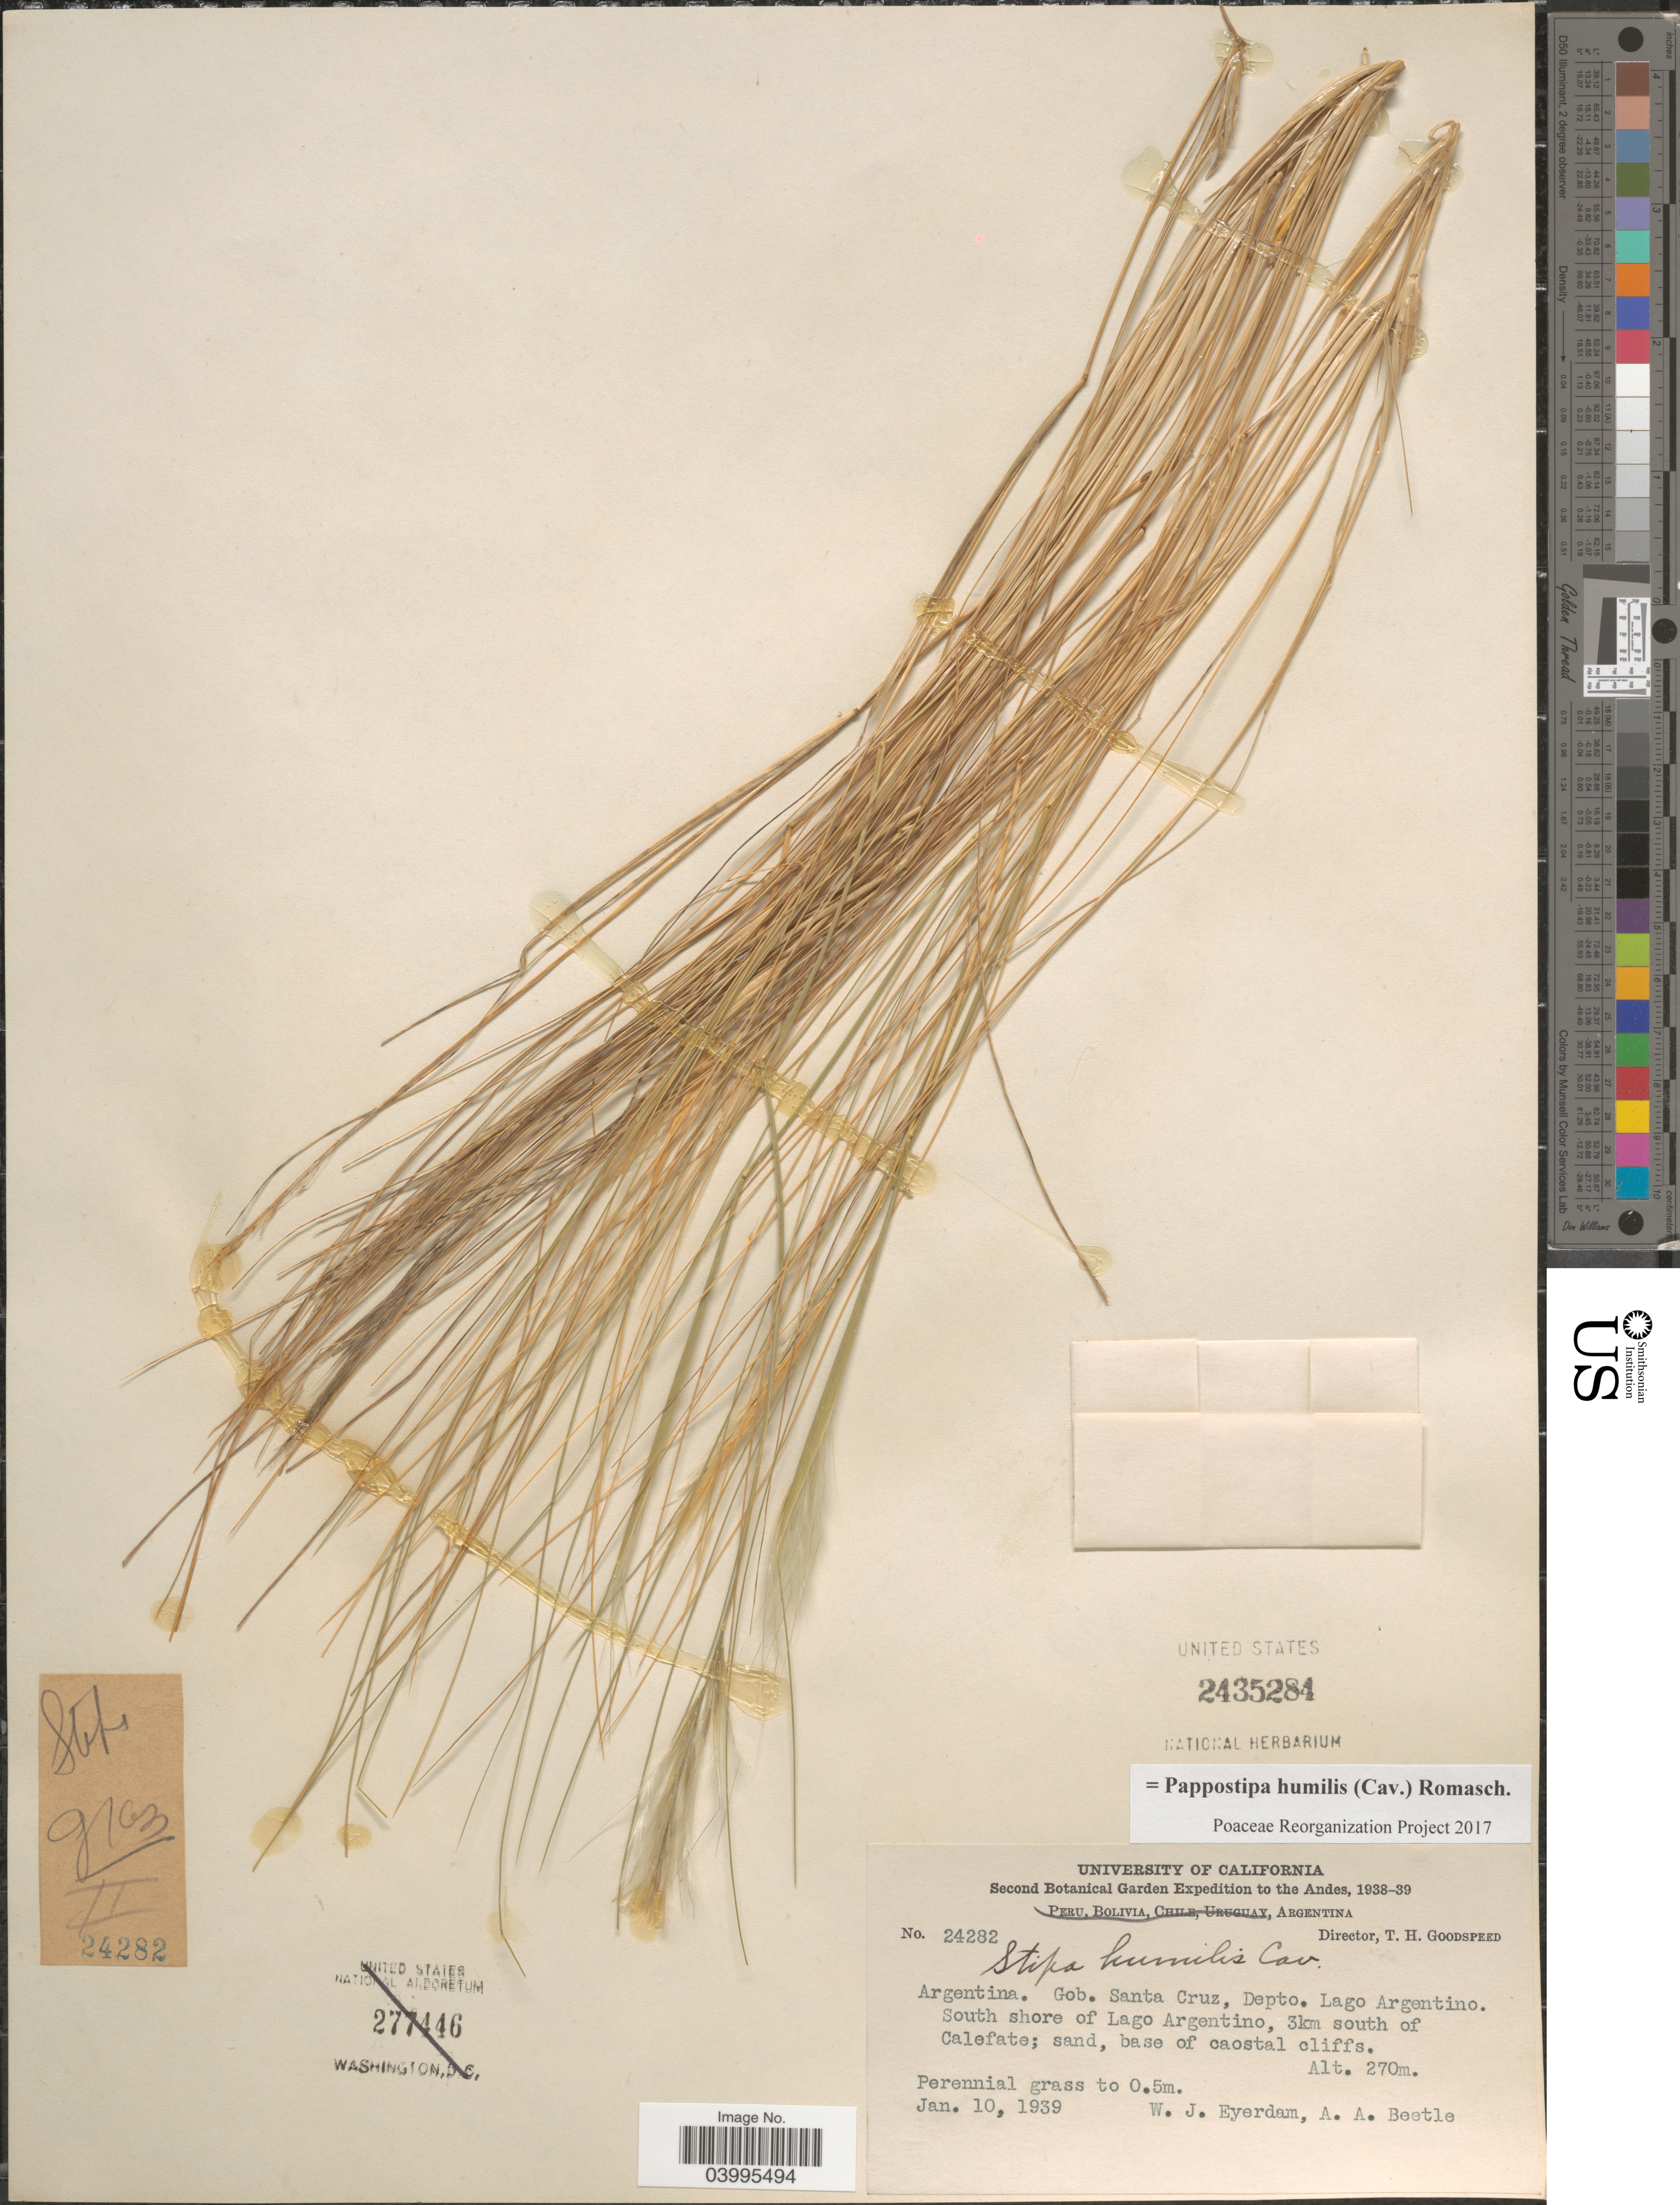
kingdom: Plantae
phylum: Tracheophyta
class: Liliopsida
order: Poales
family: Poaceae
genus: Pappostipa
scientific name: Pappostipa humilis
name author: (Cav.) Romasch.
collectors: W. J. Eyerdam & A. A. Beetle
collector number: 24282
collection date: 1939-01-10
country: Argentina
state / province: Santa Cruz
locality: Andes. Gob. Santa Cruz, Depto. Lago Argentino. South shore of Lago Argentino, 3km south of Calefate.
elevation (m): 270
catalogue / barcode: US 2435284